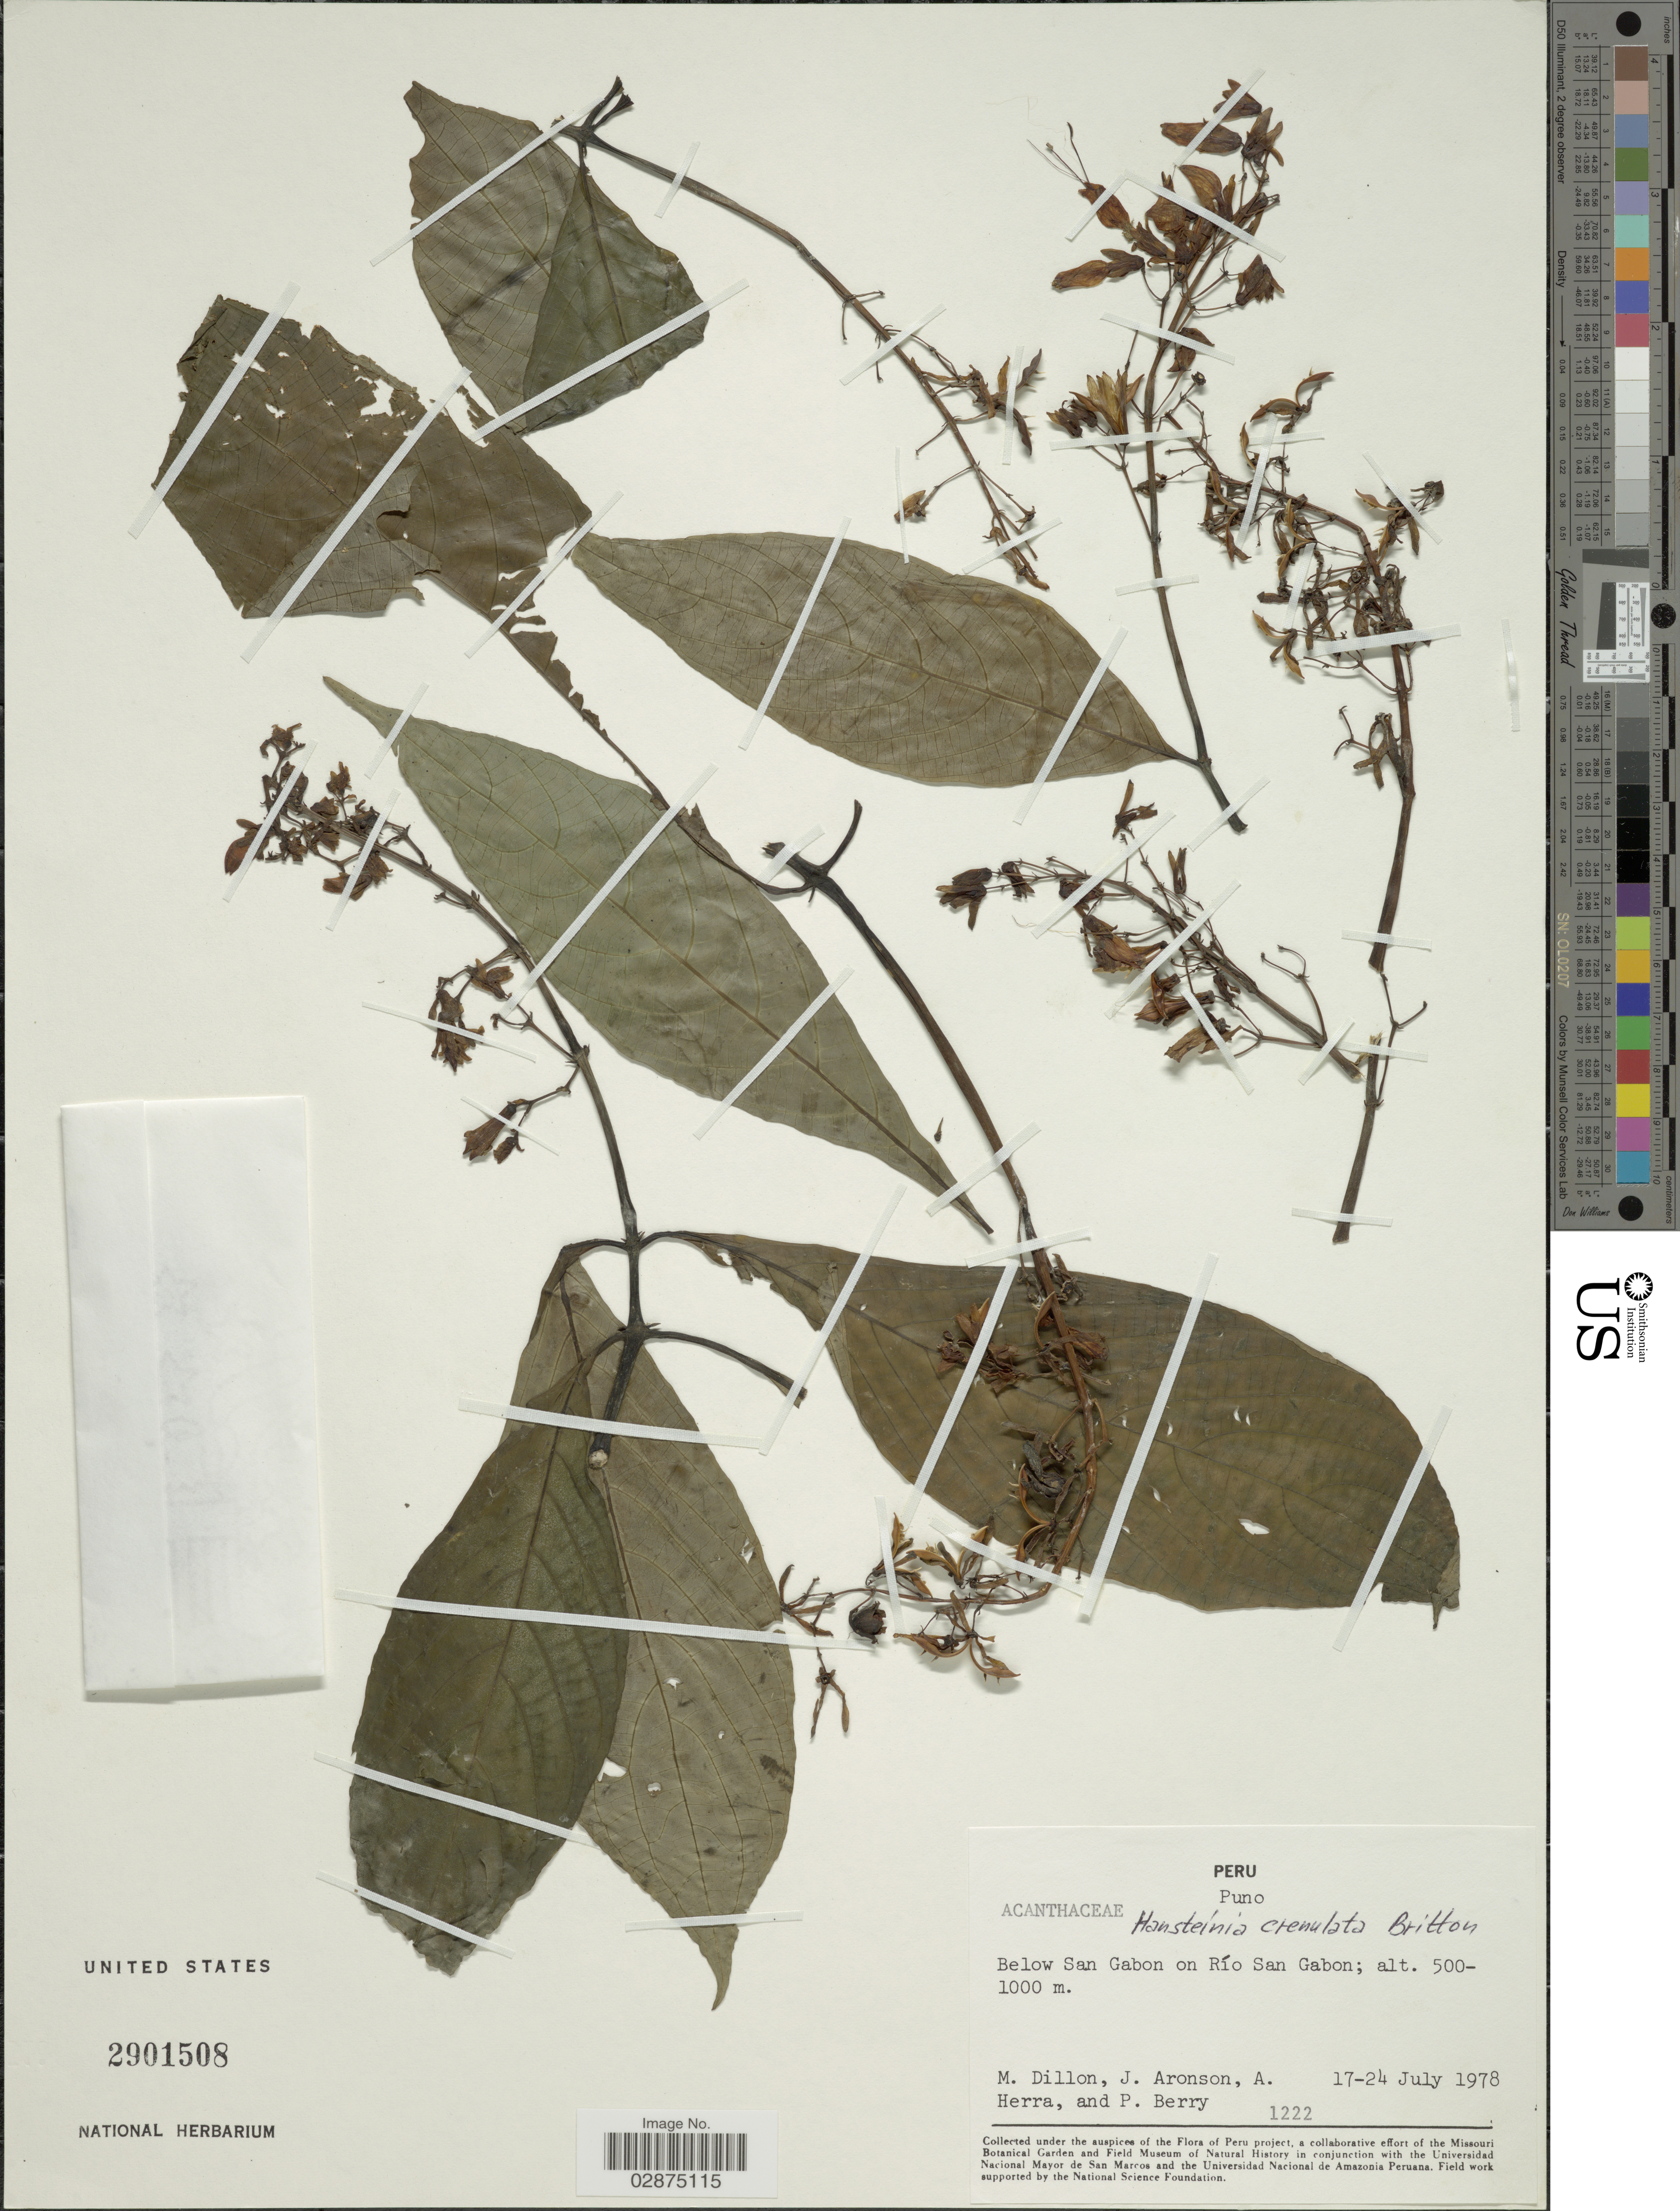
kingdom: Plantae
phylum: Tracheophyta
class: Magnoliopsida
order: Lamiales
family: Acanthaceae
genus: Hansteinia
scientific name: Hansteinia crenulata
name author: Britton ex Rusby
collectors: M. O. Dillon, J. Aronson, A. Herra & P. Berry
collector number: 1222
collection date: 1978-07-17/1978-07-24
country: Peru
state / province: Puno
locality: Below San Gabon on Río San Gabon.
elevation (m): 500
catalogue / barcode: US 2901508